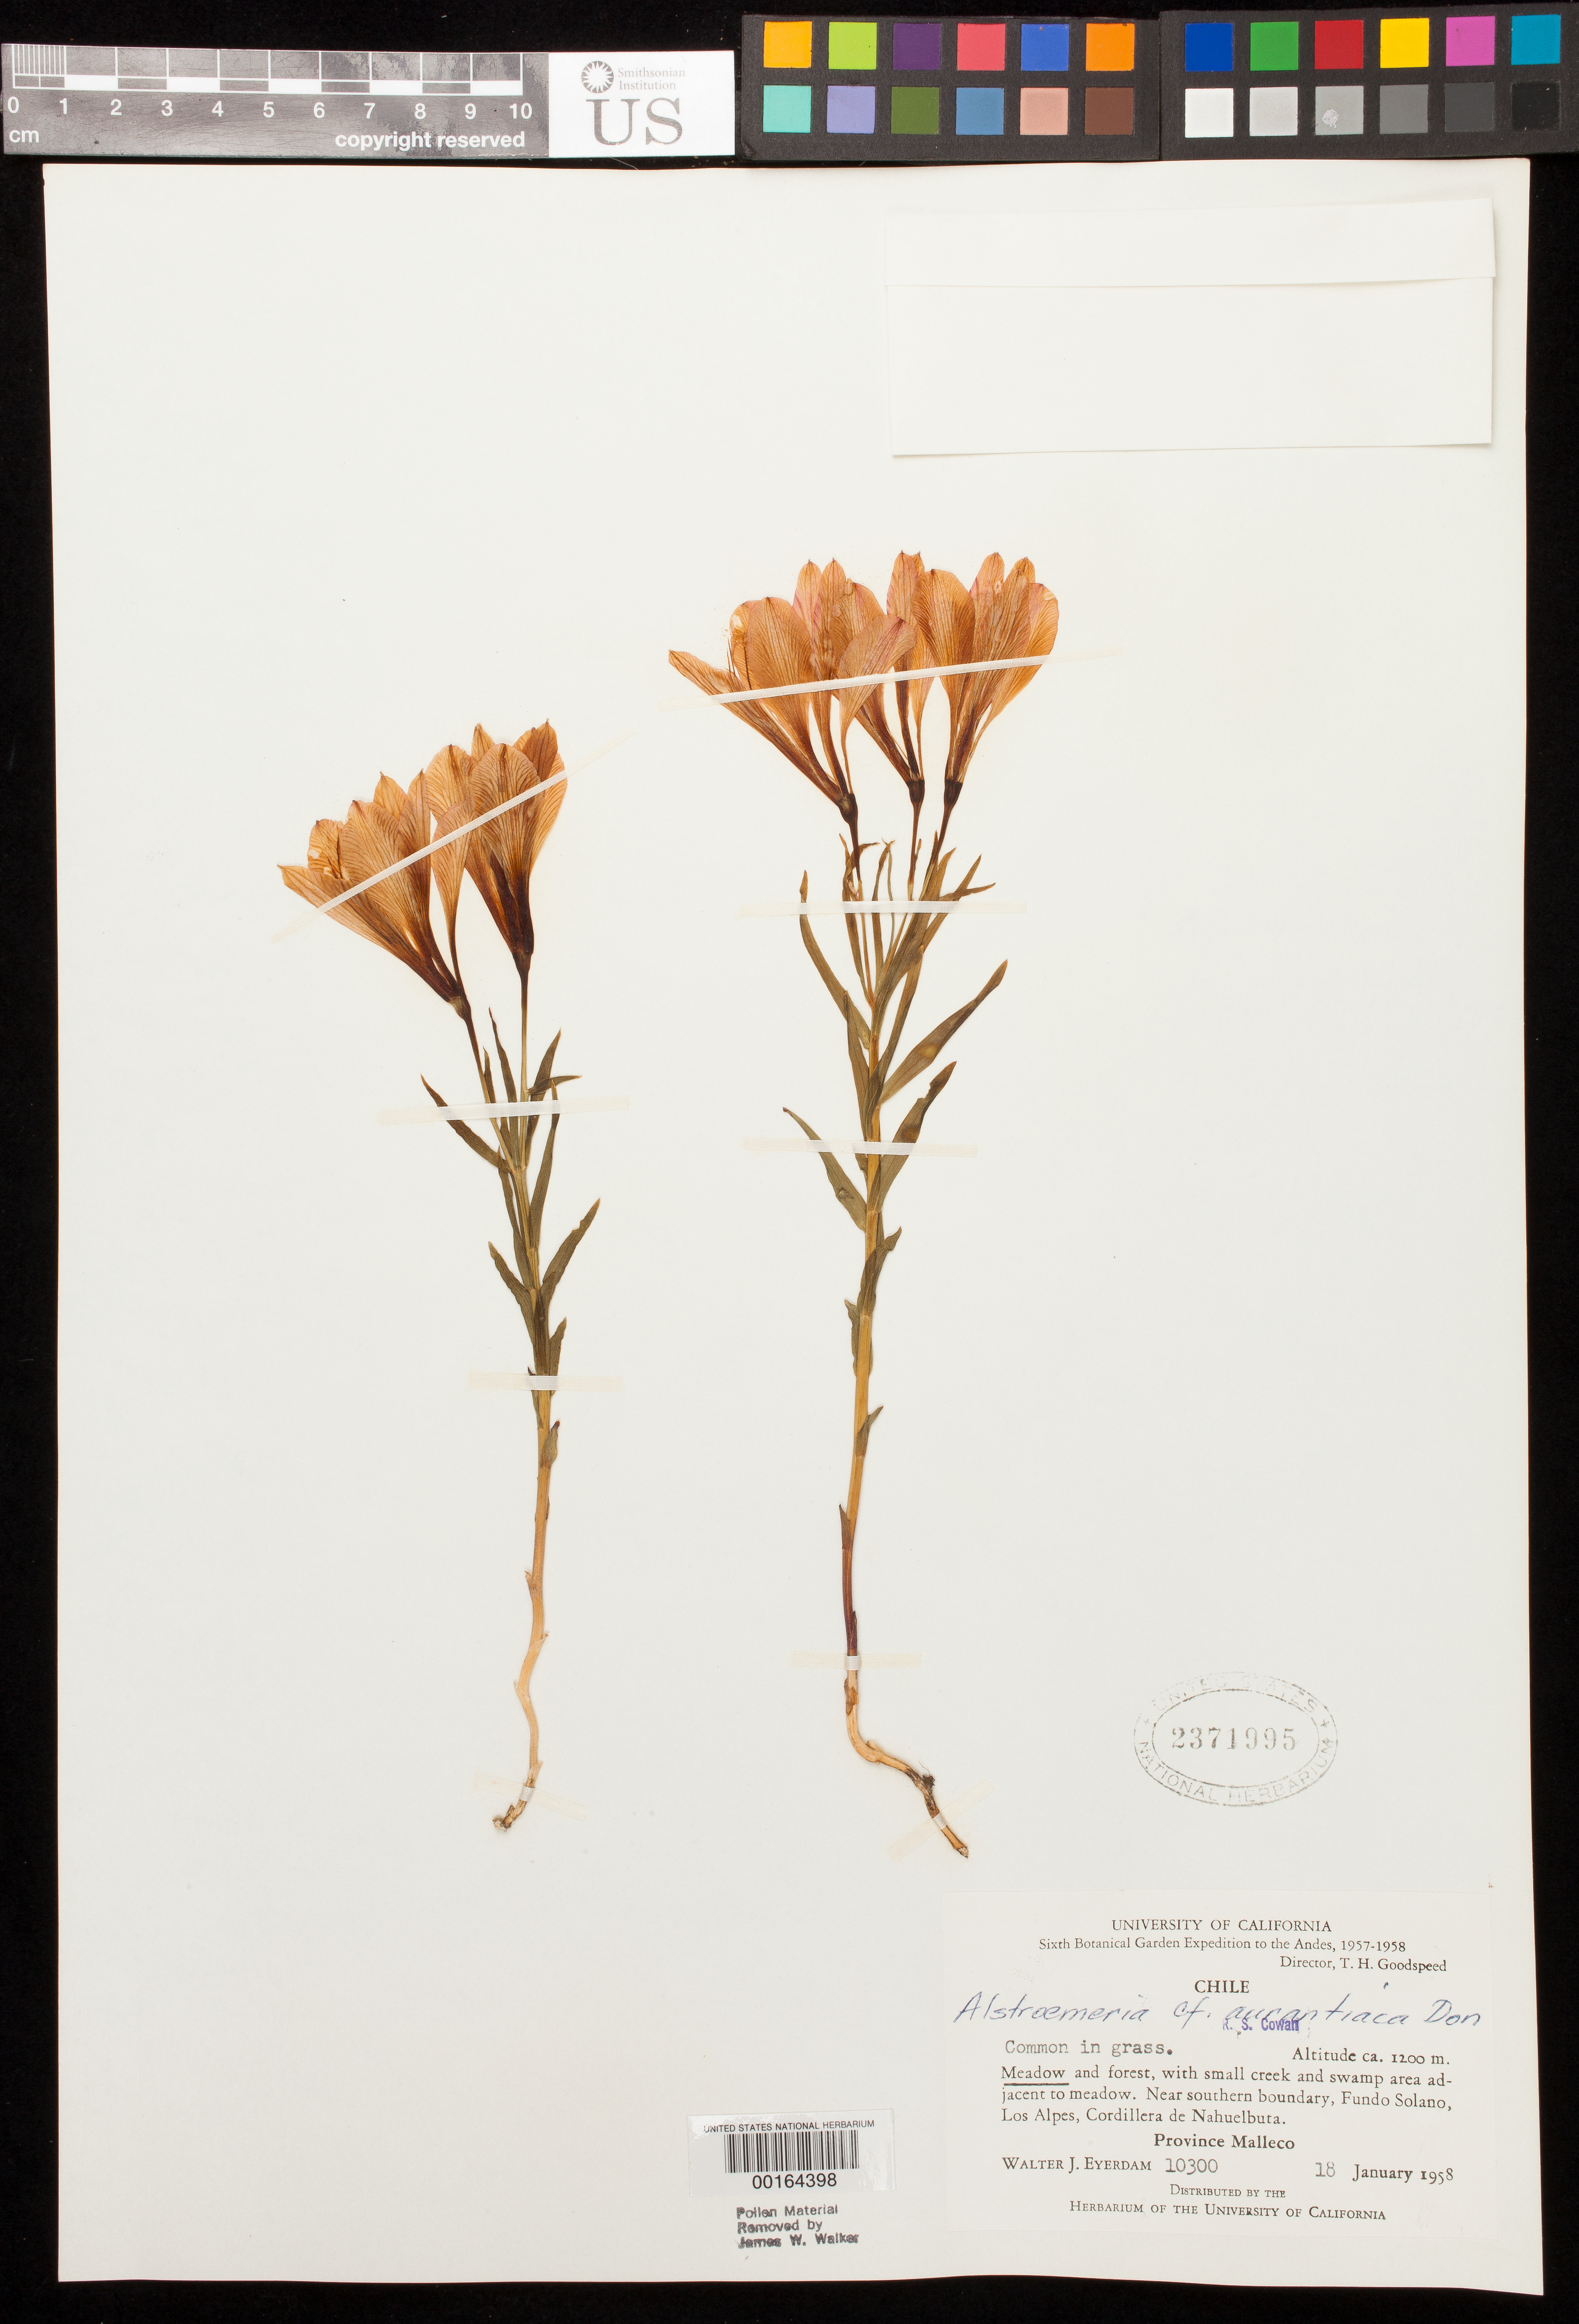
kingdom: Plantae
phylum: Tracheophyta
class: Liliopsida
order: Liliales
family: Alstroemeriaceae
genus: Alstroemeria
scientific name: Alstroemeria aurantiaca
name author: D. Don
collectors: W. J. Eyerdam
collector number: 10300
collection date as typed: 18 Jan 1958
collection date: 1958-01-18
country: Chile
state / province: Araucanía (IX)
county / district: Malleco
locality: Near southern boundary, fundo solano, los alpes, cordillera de nahuelbuta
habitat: Meadow & forest, w/sm creek & swamp area adjacent to meadow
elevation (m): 1200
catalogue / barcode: US 2371995